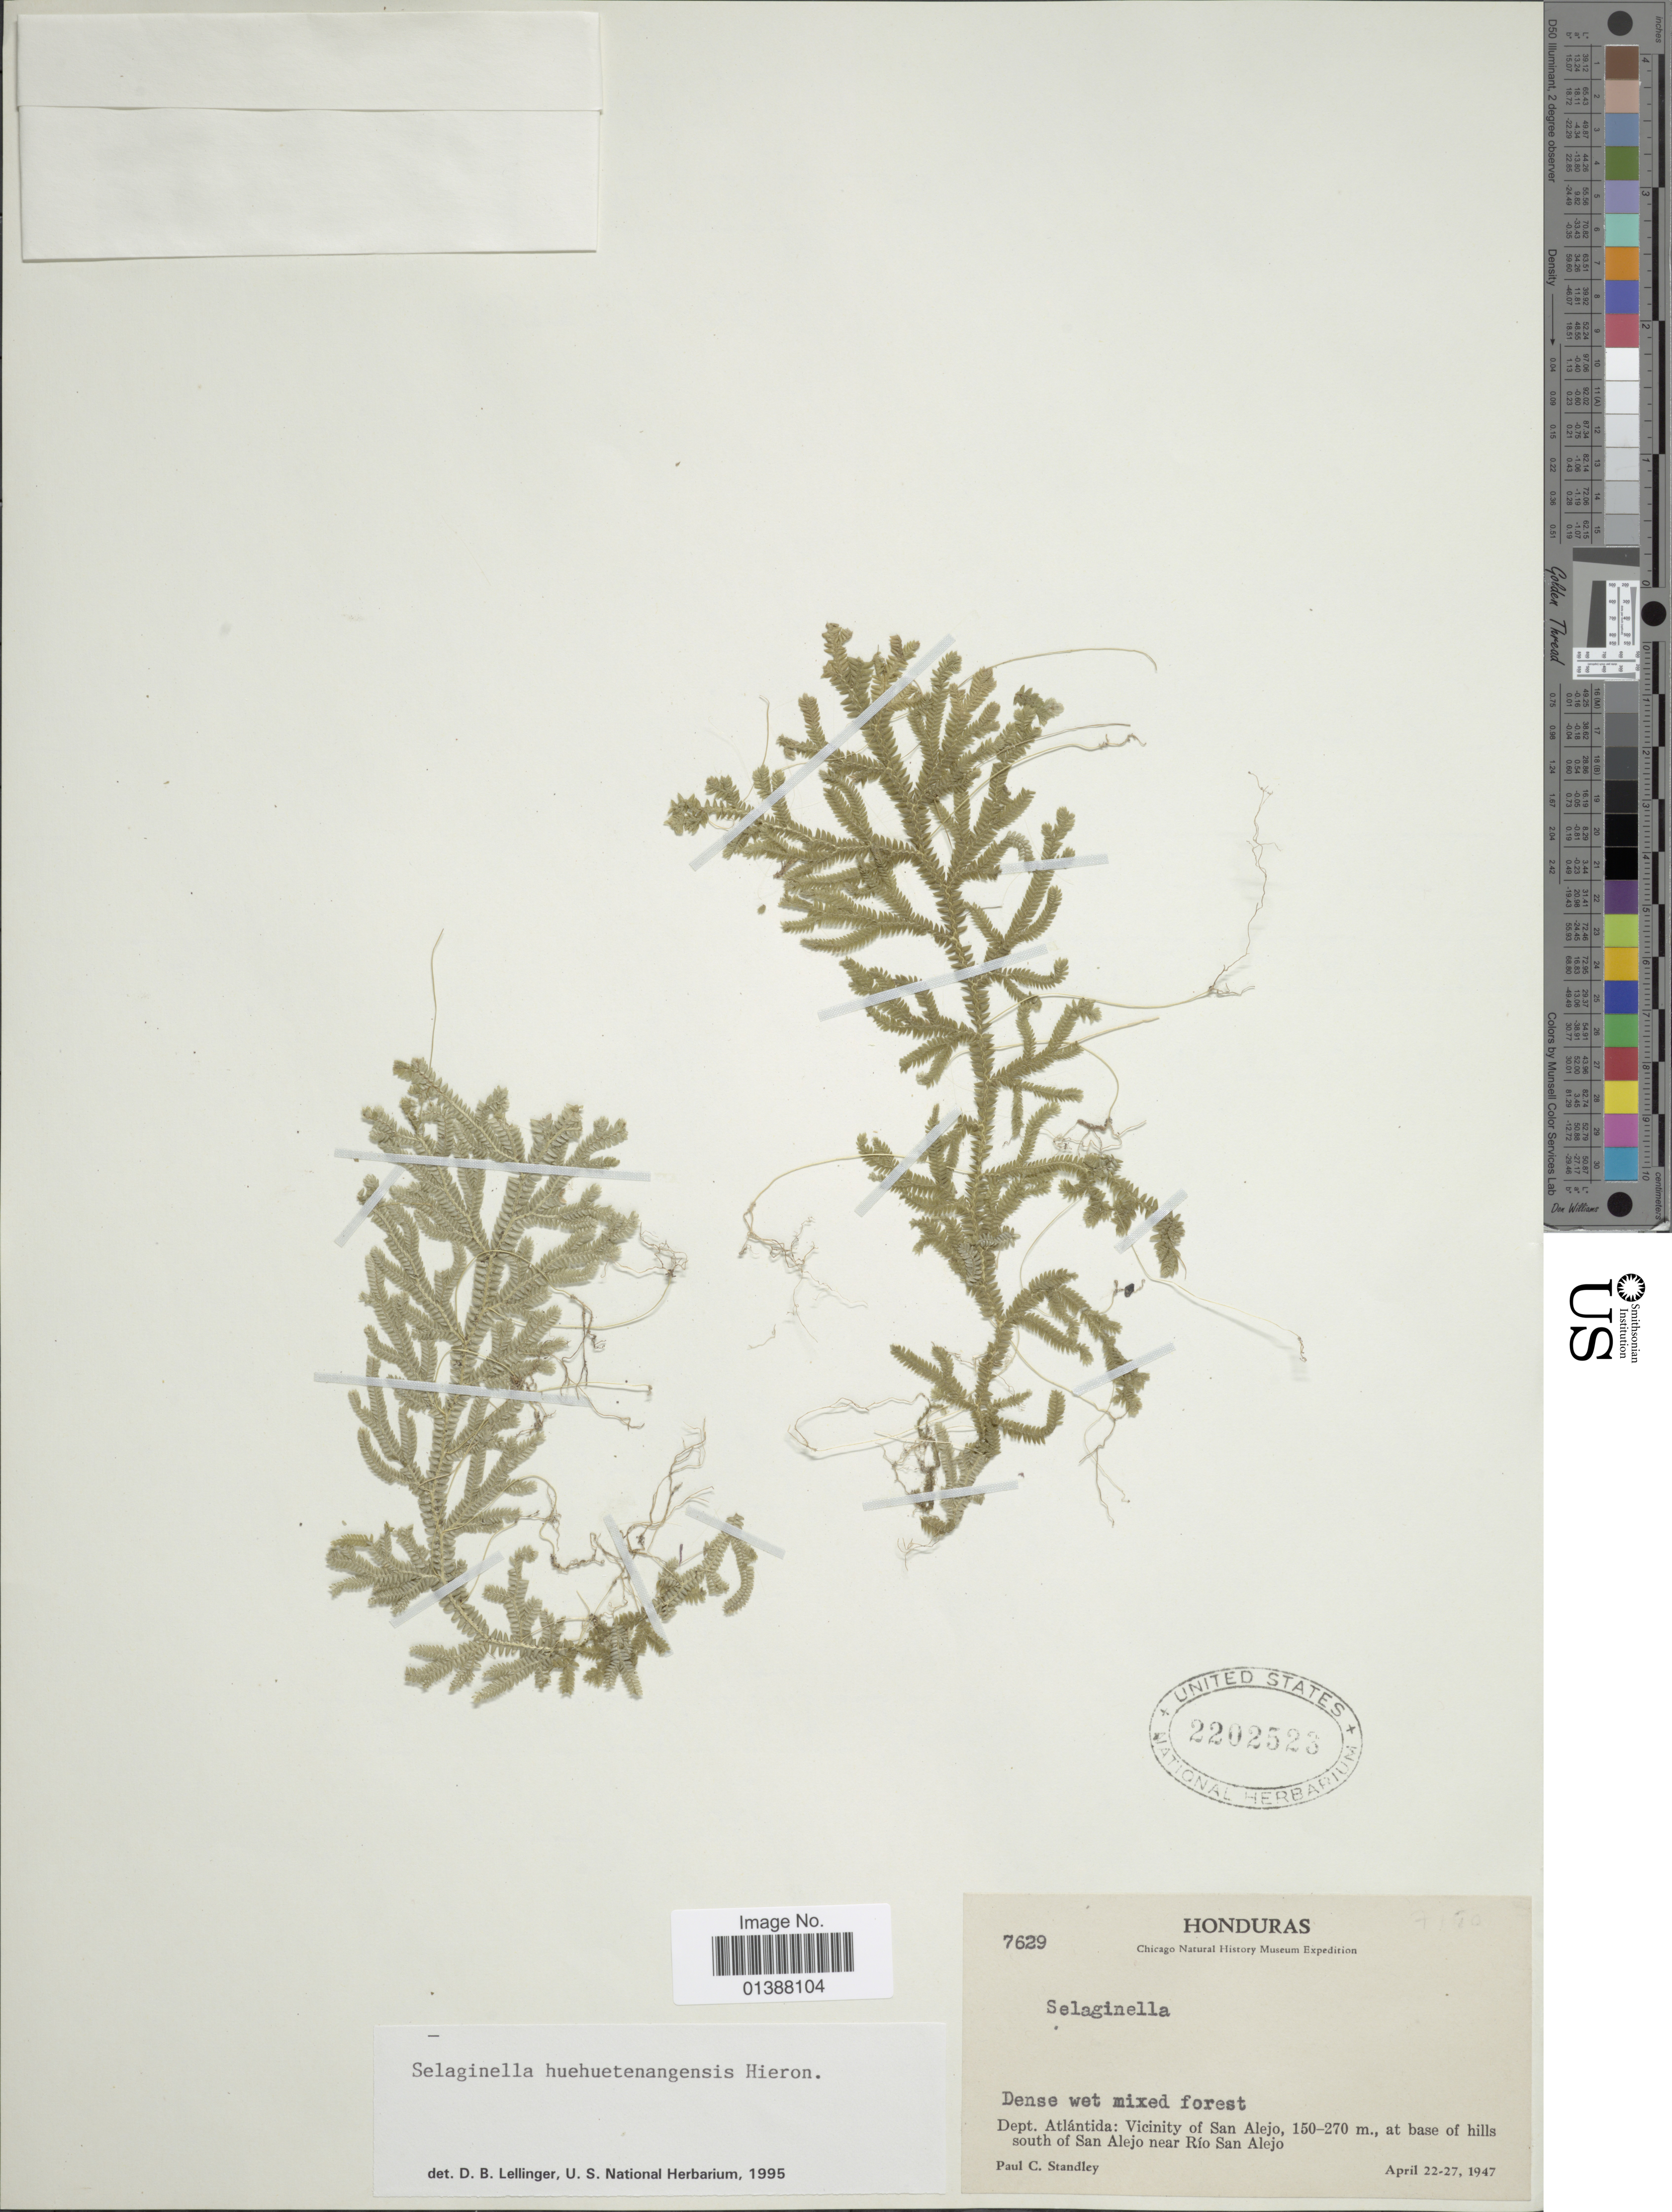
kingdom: Plantae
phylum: Tracheophyta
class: Lycopodiopsida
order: Selaginellales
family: Selaginellaceae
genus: Selaginella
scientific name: Selaginella huehuetenangensis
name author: Hieron.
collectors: P. C. Standley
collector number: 7629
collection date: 1947-04-22/1947-04-27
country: Honduras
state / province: Atlántida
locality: Dept. Atlándia: Vicinity of San Alejo, at base of hills south of San Alejo near Río San Alejo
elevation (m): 150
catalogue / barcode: US 2202523